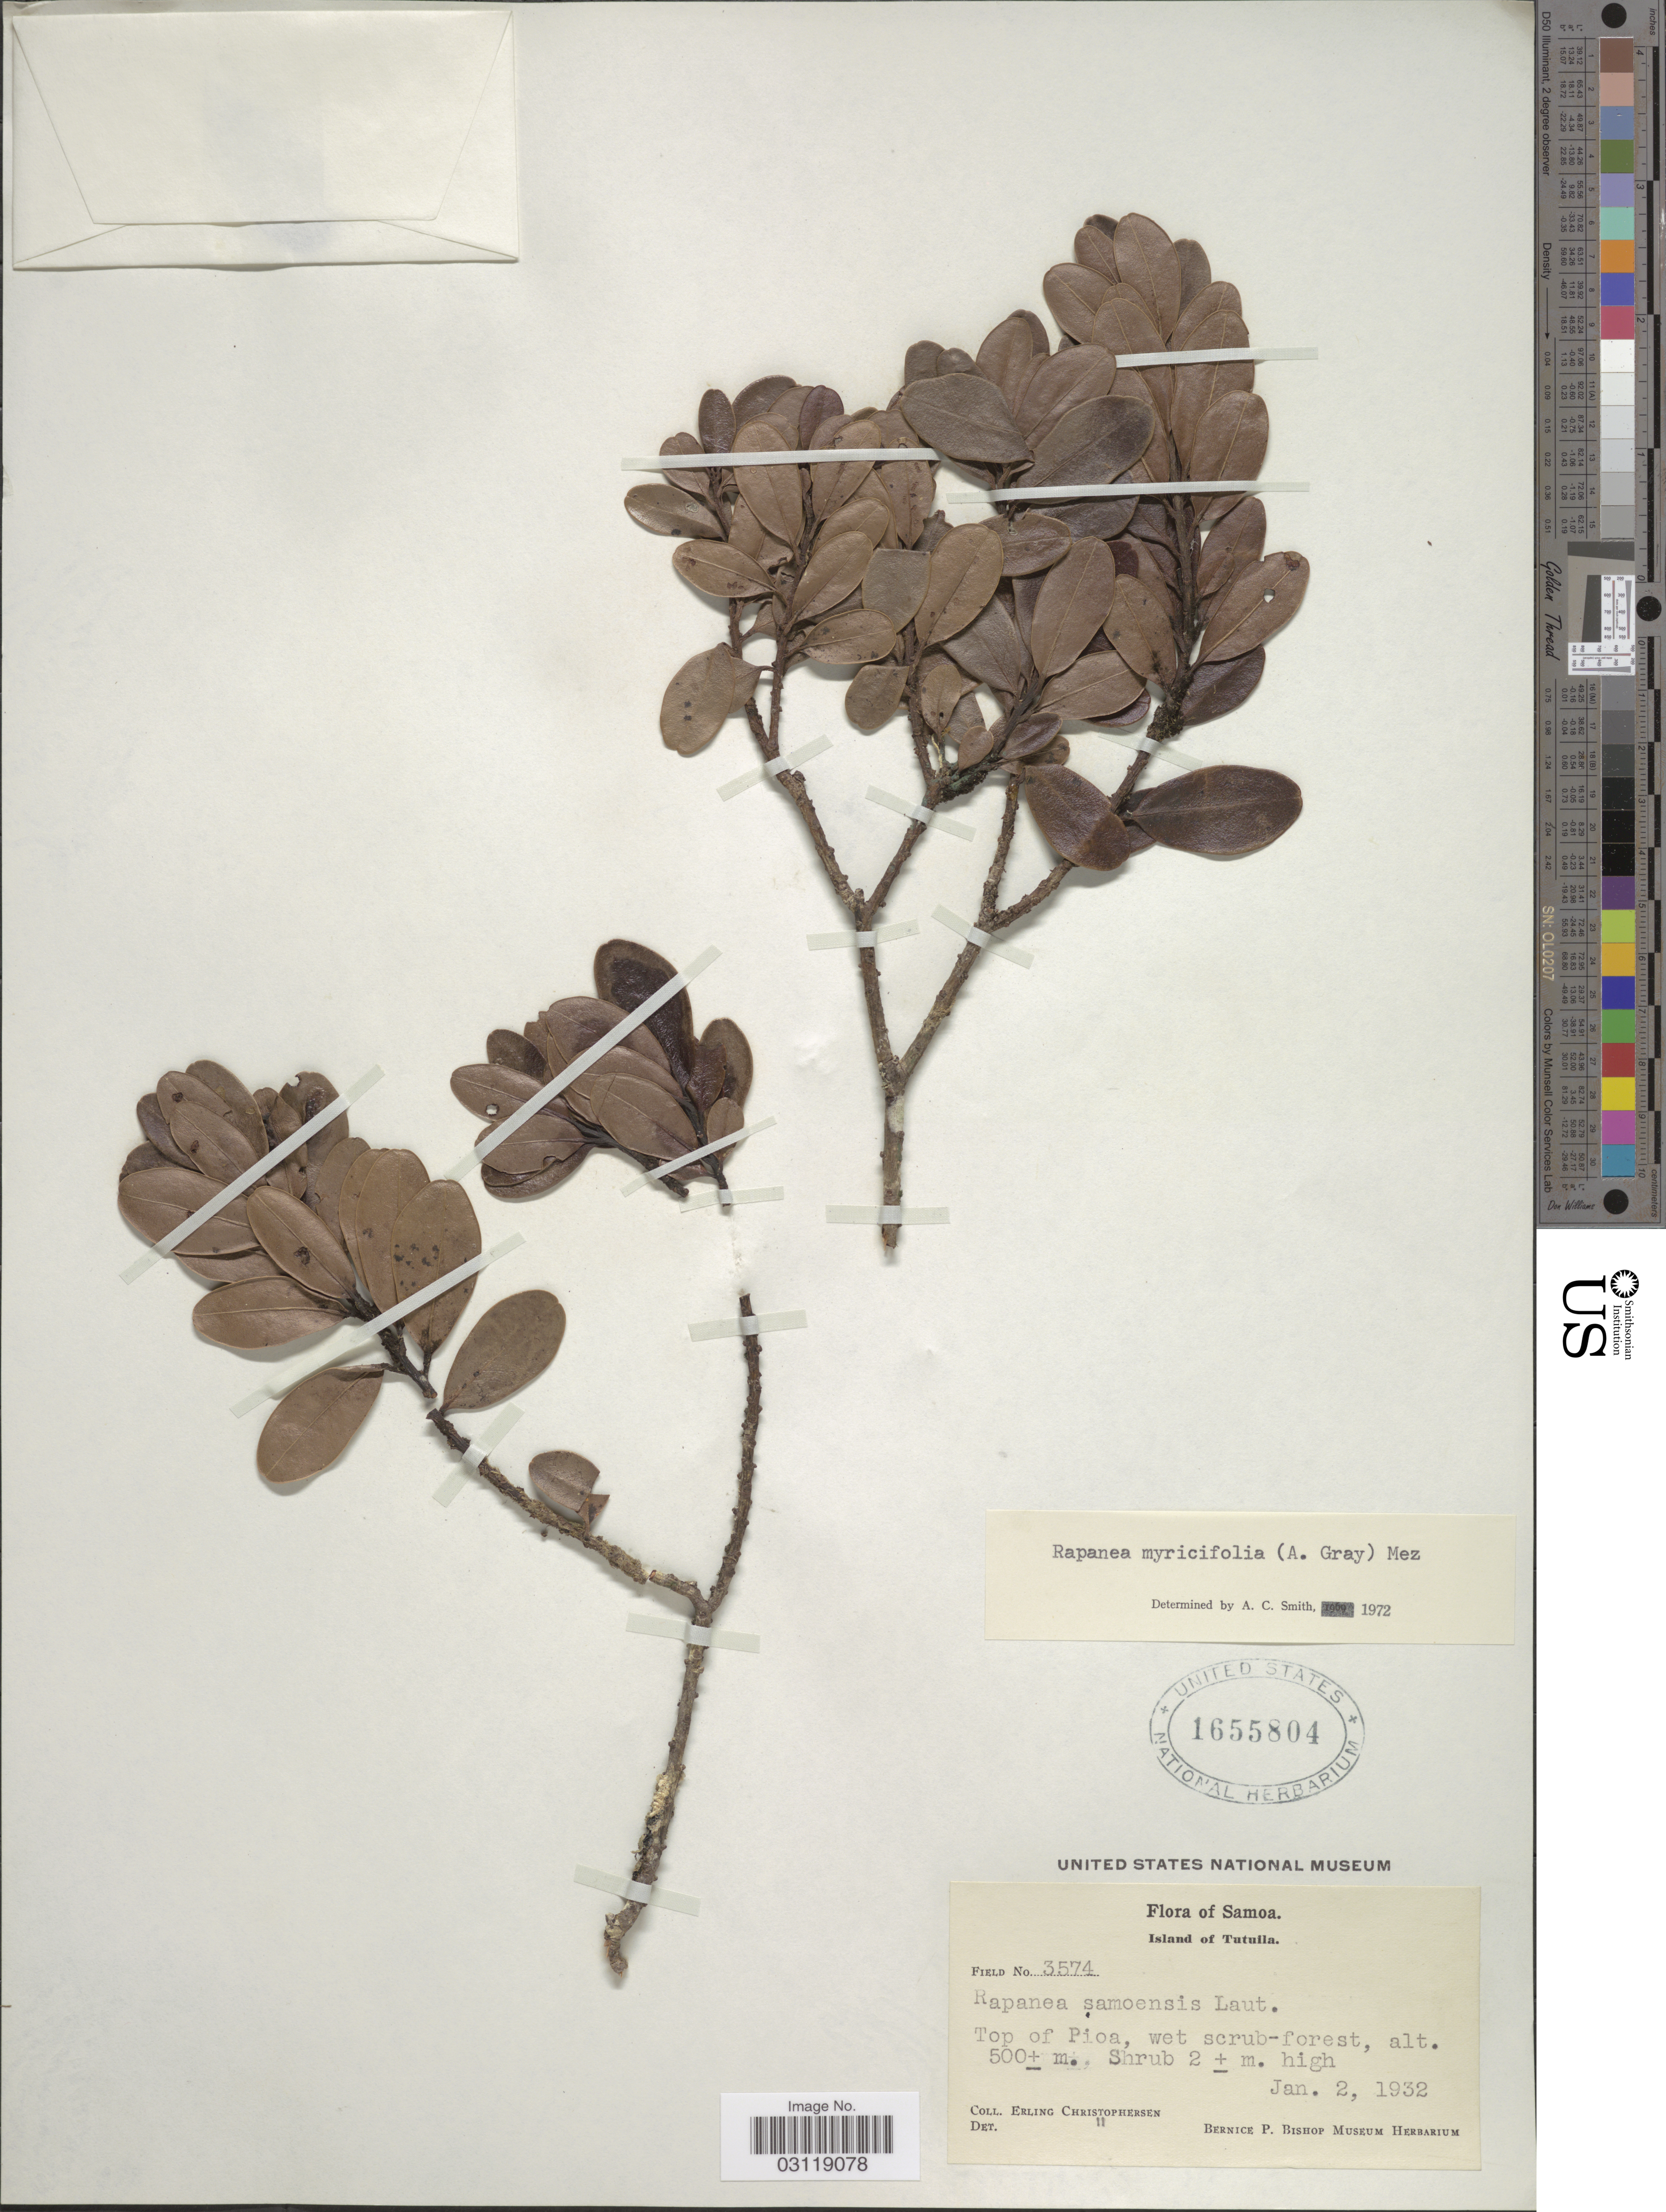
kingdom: Plantae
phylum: Tracheophyta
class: Magnoliopsida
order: Ericales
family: Primulaceae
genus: Rapanea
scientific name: Rapanea myricifolia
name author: (A. Gray) Mez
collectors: E. Christophersen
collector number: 3574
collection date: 1932-01-02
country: American Samoa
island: Tutuila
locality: Samoa. Island of Tutuila. Top of Pioa.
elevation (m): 500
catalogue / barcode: US 1655804